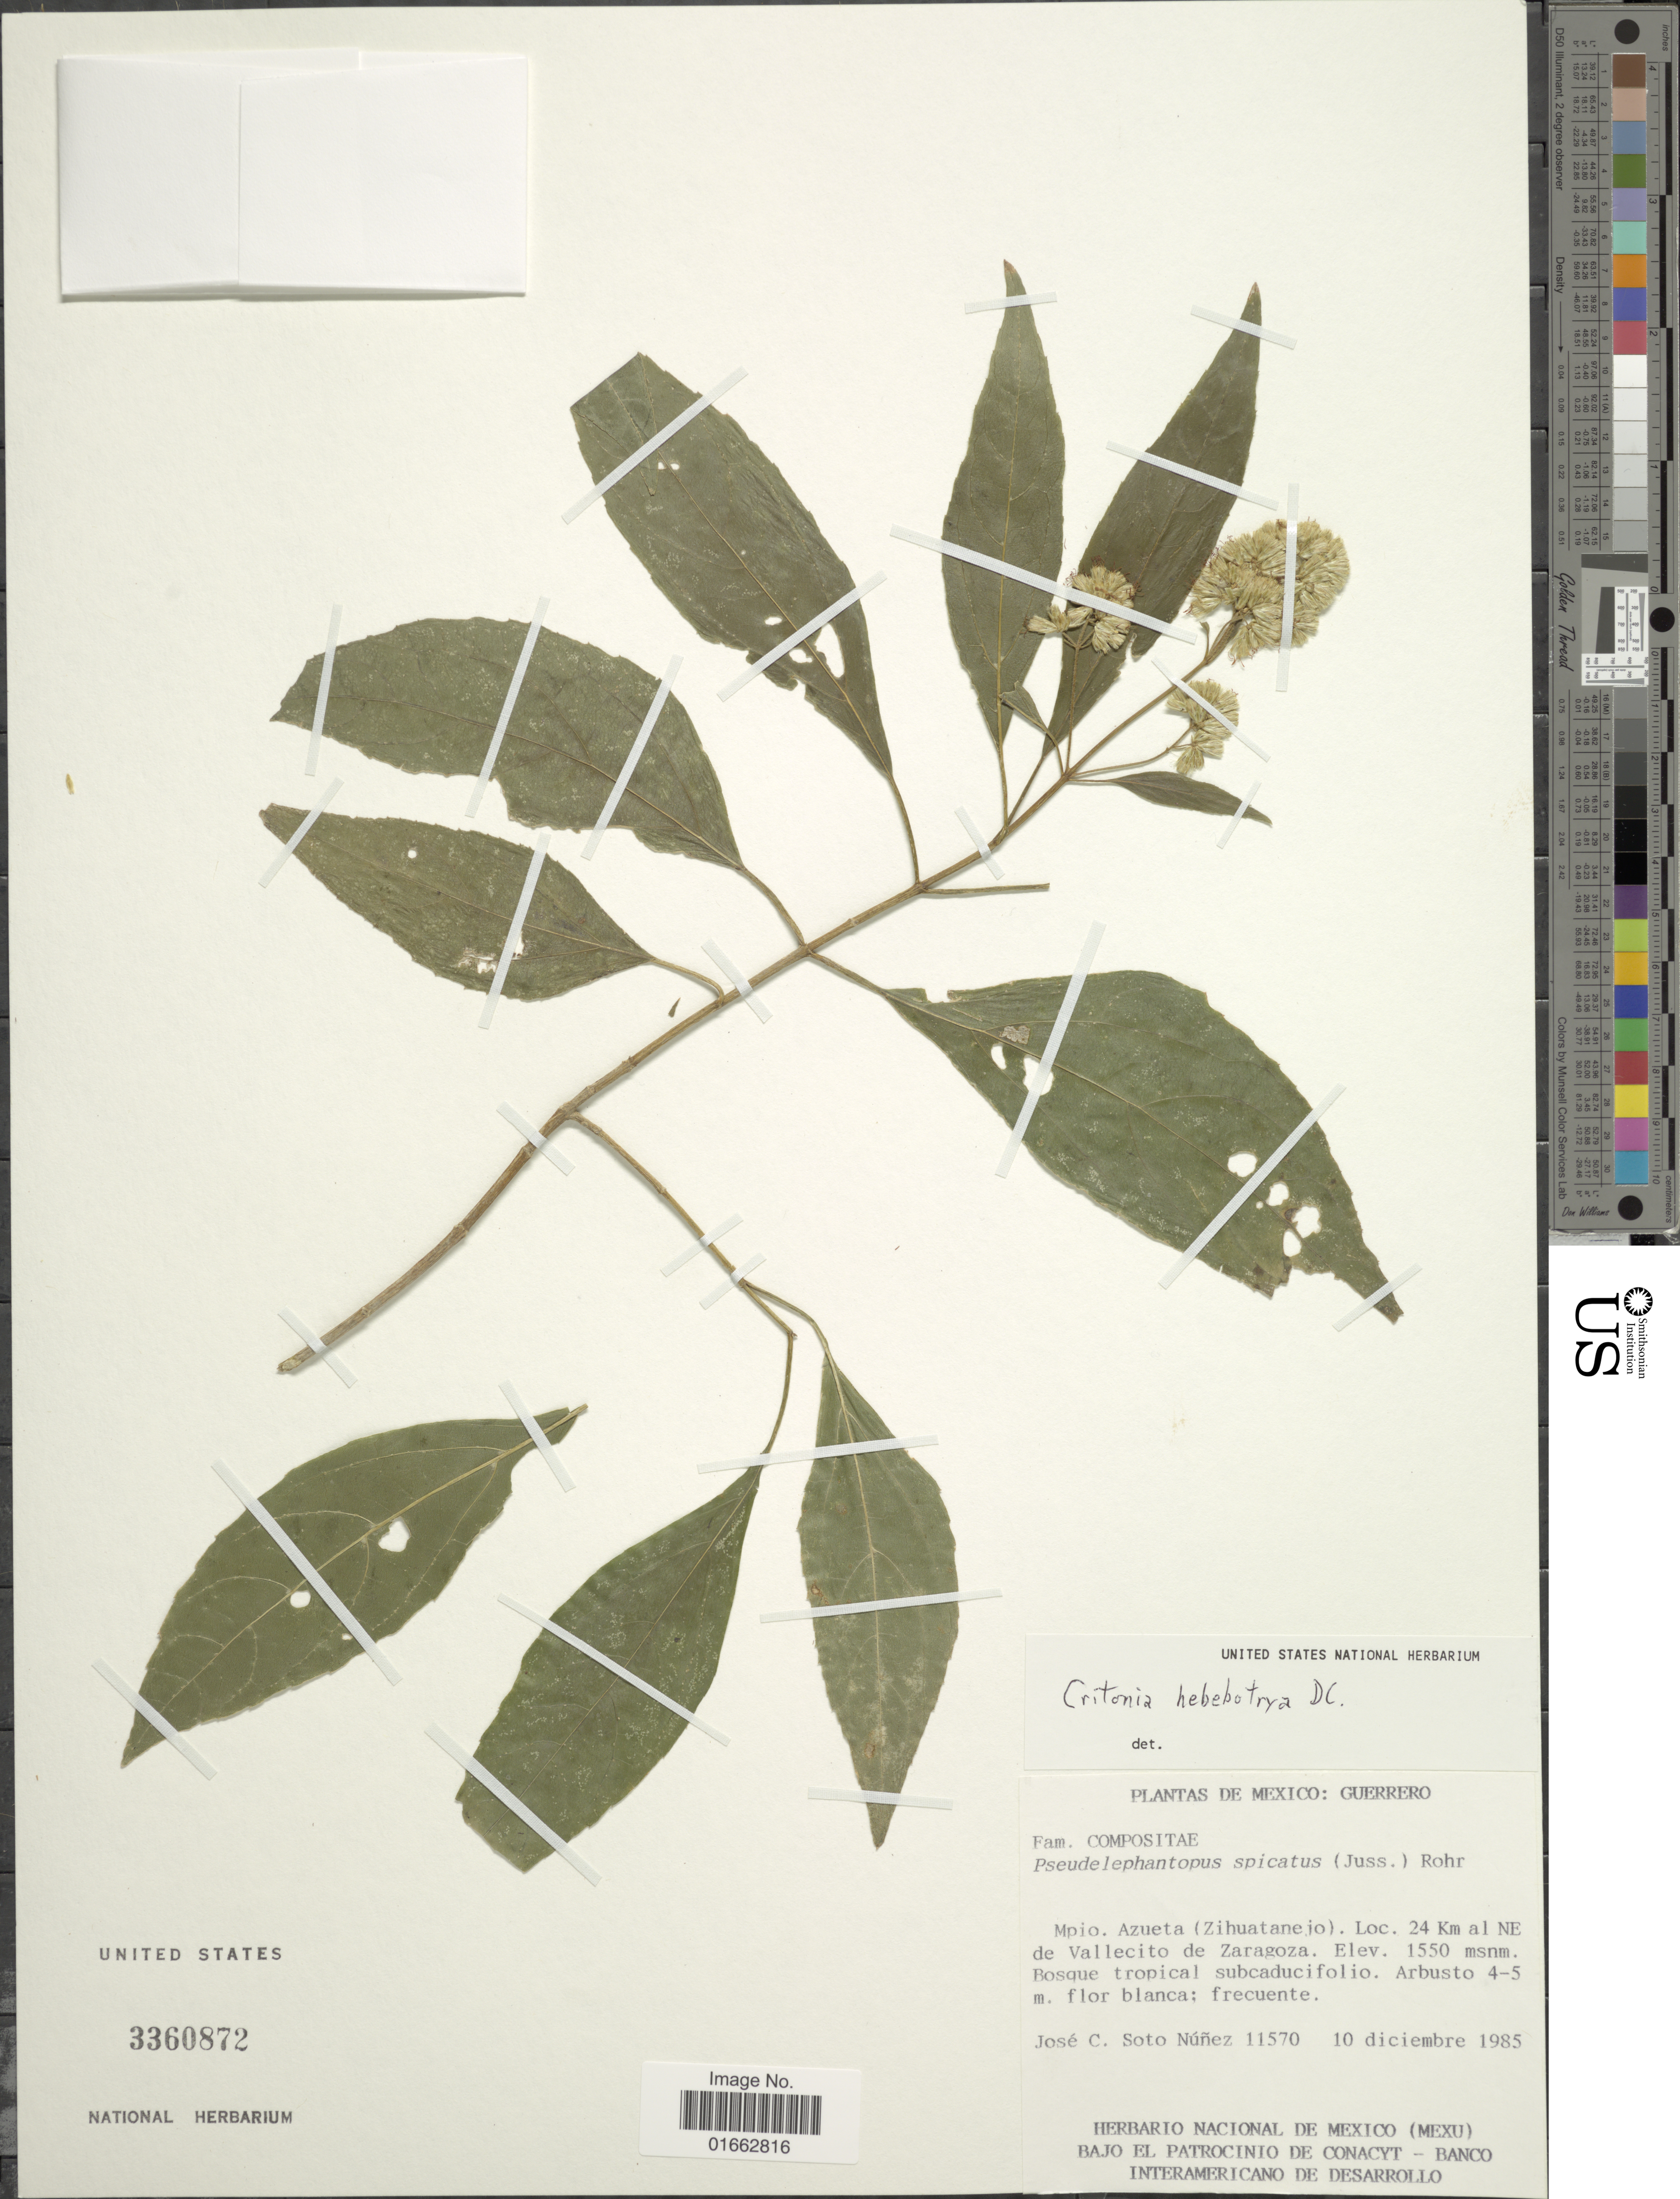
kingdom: Plantae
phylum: Tracheophyta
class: Magnoliopsida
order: Asterales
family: Asteraceae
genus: Critonia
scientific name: Critonia hebebotrya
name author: DC.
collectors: J. Soto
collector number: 11570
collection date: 1985-12-10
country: Mexico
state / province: Guerrero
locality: Mpio. Azueta (Zihuatanejo). Loc. 24 Km al NE de Vallecito de Zaragoza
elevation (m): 1550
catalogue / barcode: US 3360872